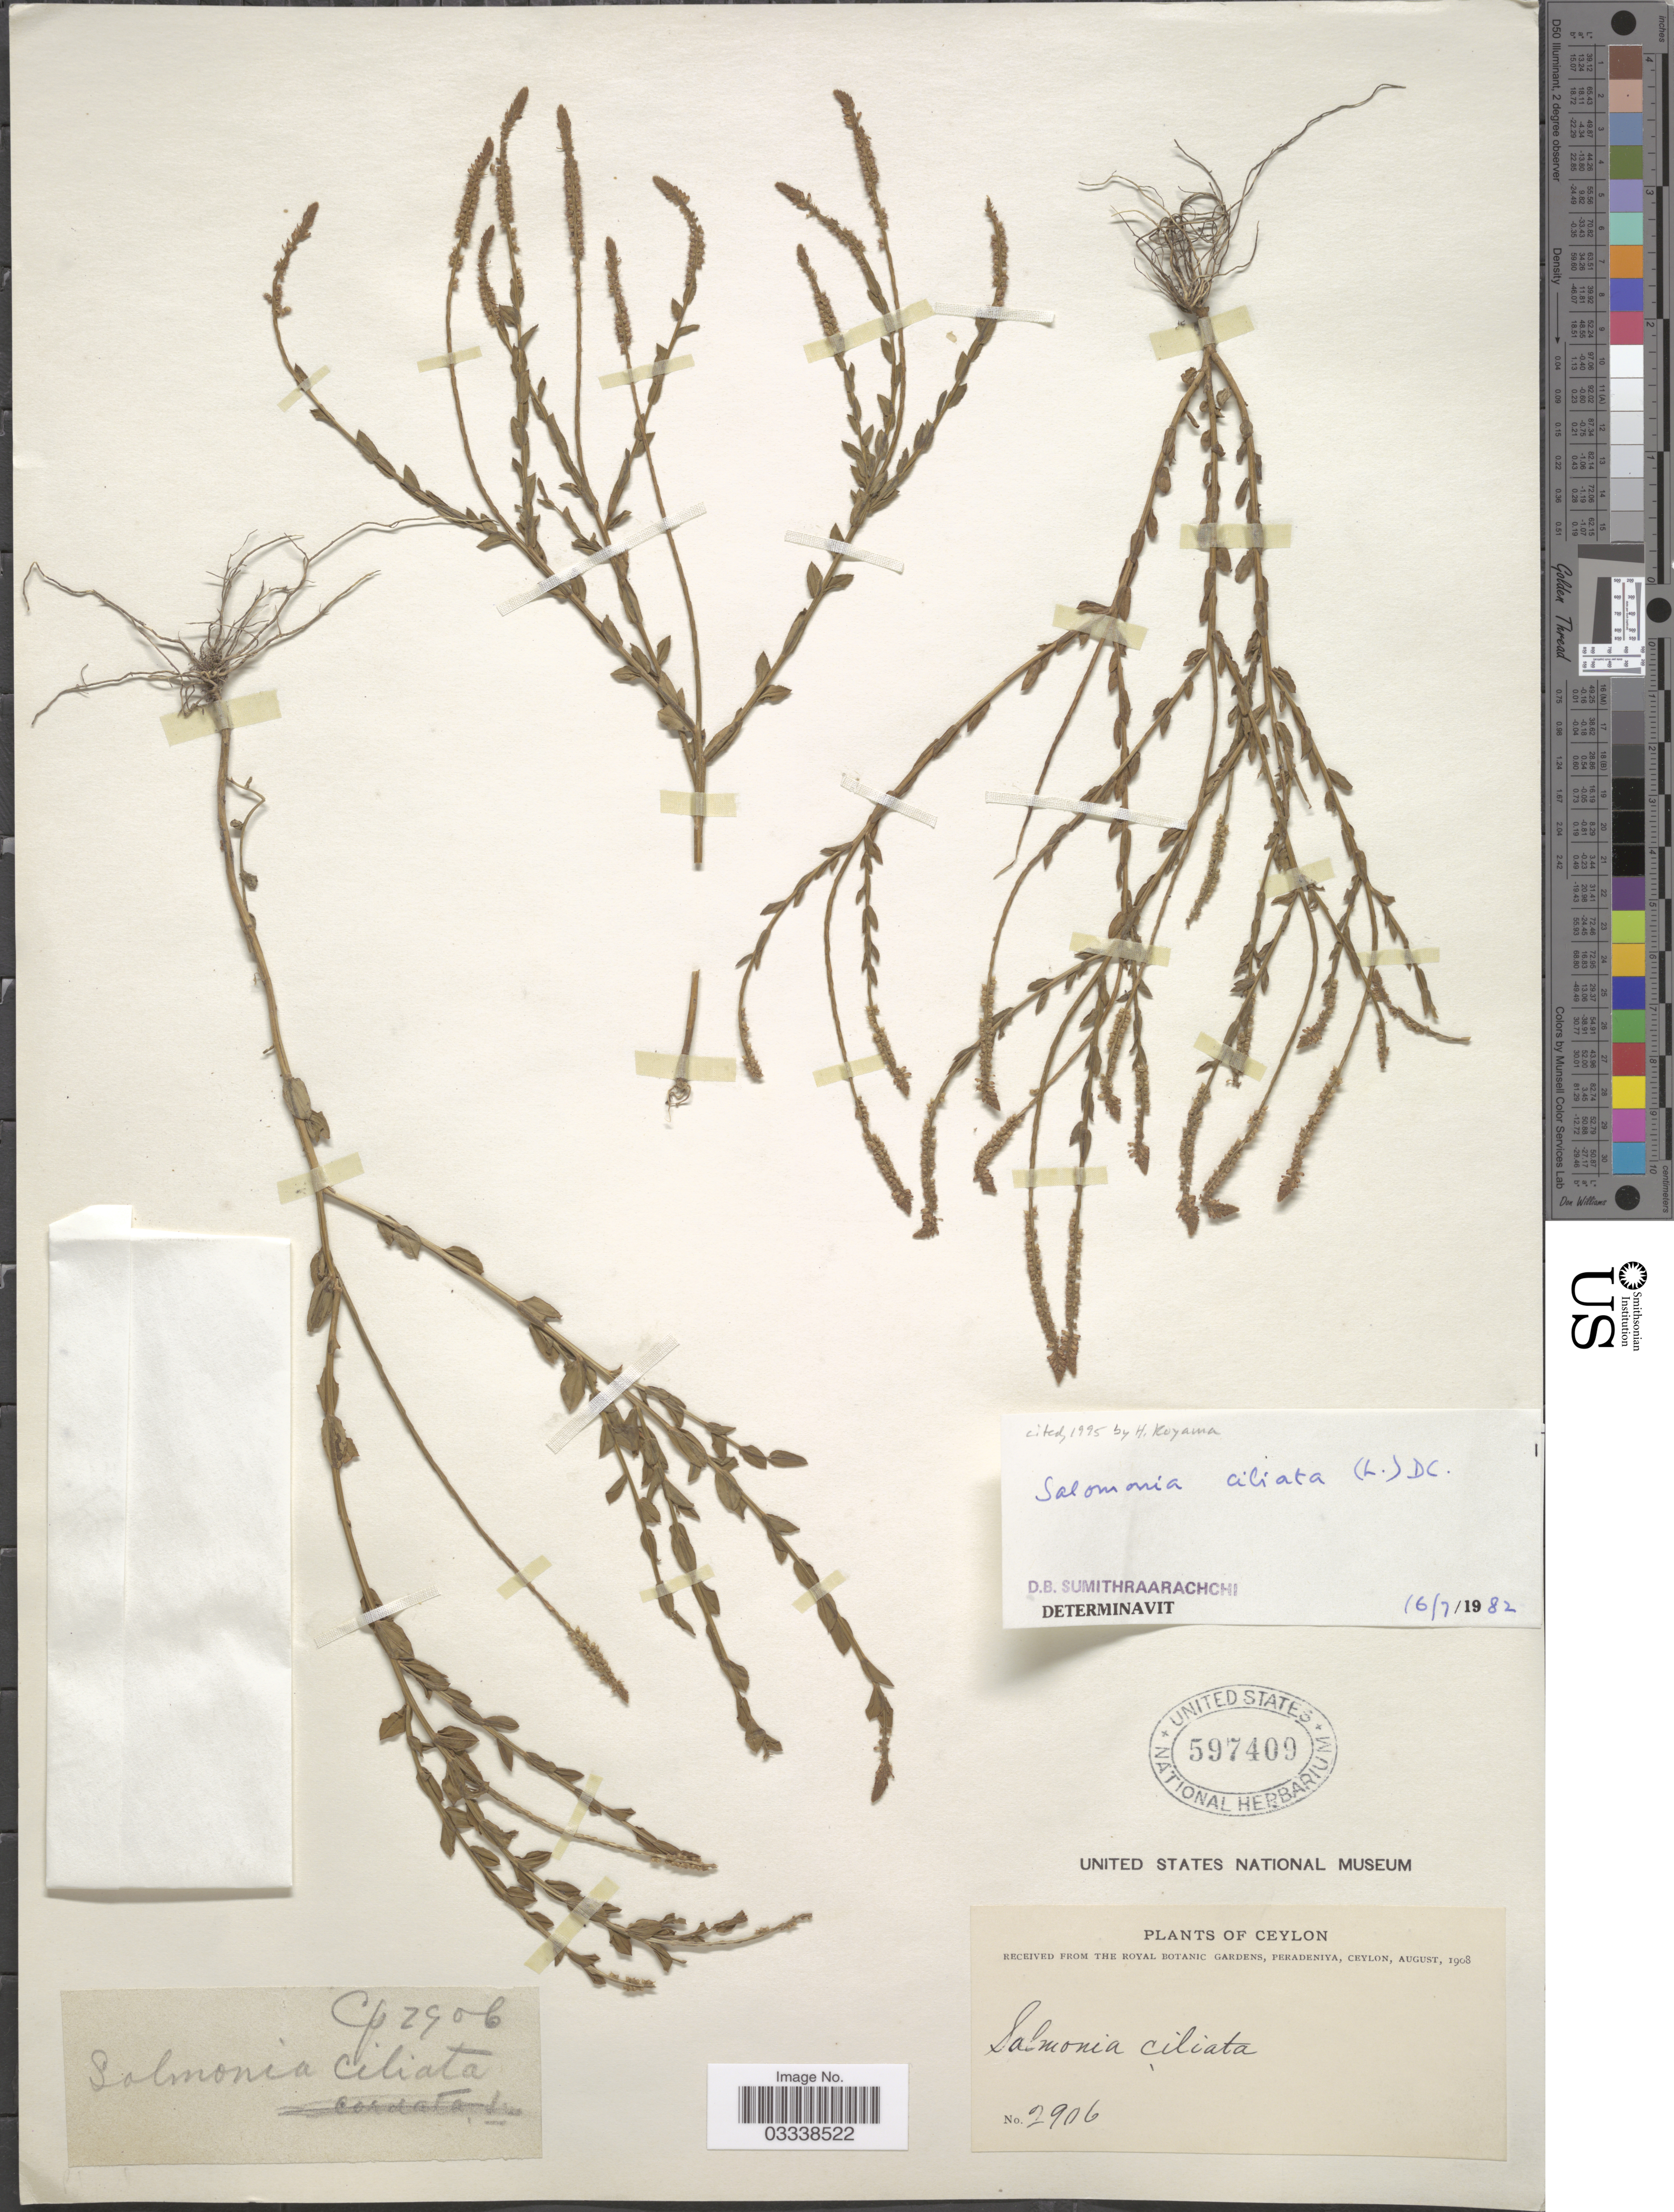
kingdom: Plantae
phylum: Tracheophyta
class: Magnoliopsida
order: Fabales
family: Polygalaceae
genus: Salomonia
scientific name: Salomonia ciliata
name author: (L.) DC.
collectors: Royal Botanic Garden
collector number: CP2906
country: Sri Lanka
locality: Ceylon.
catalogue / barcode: US 597409